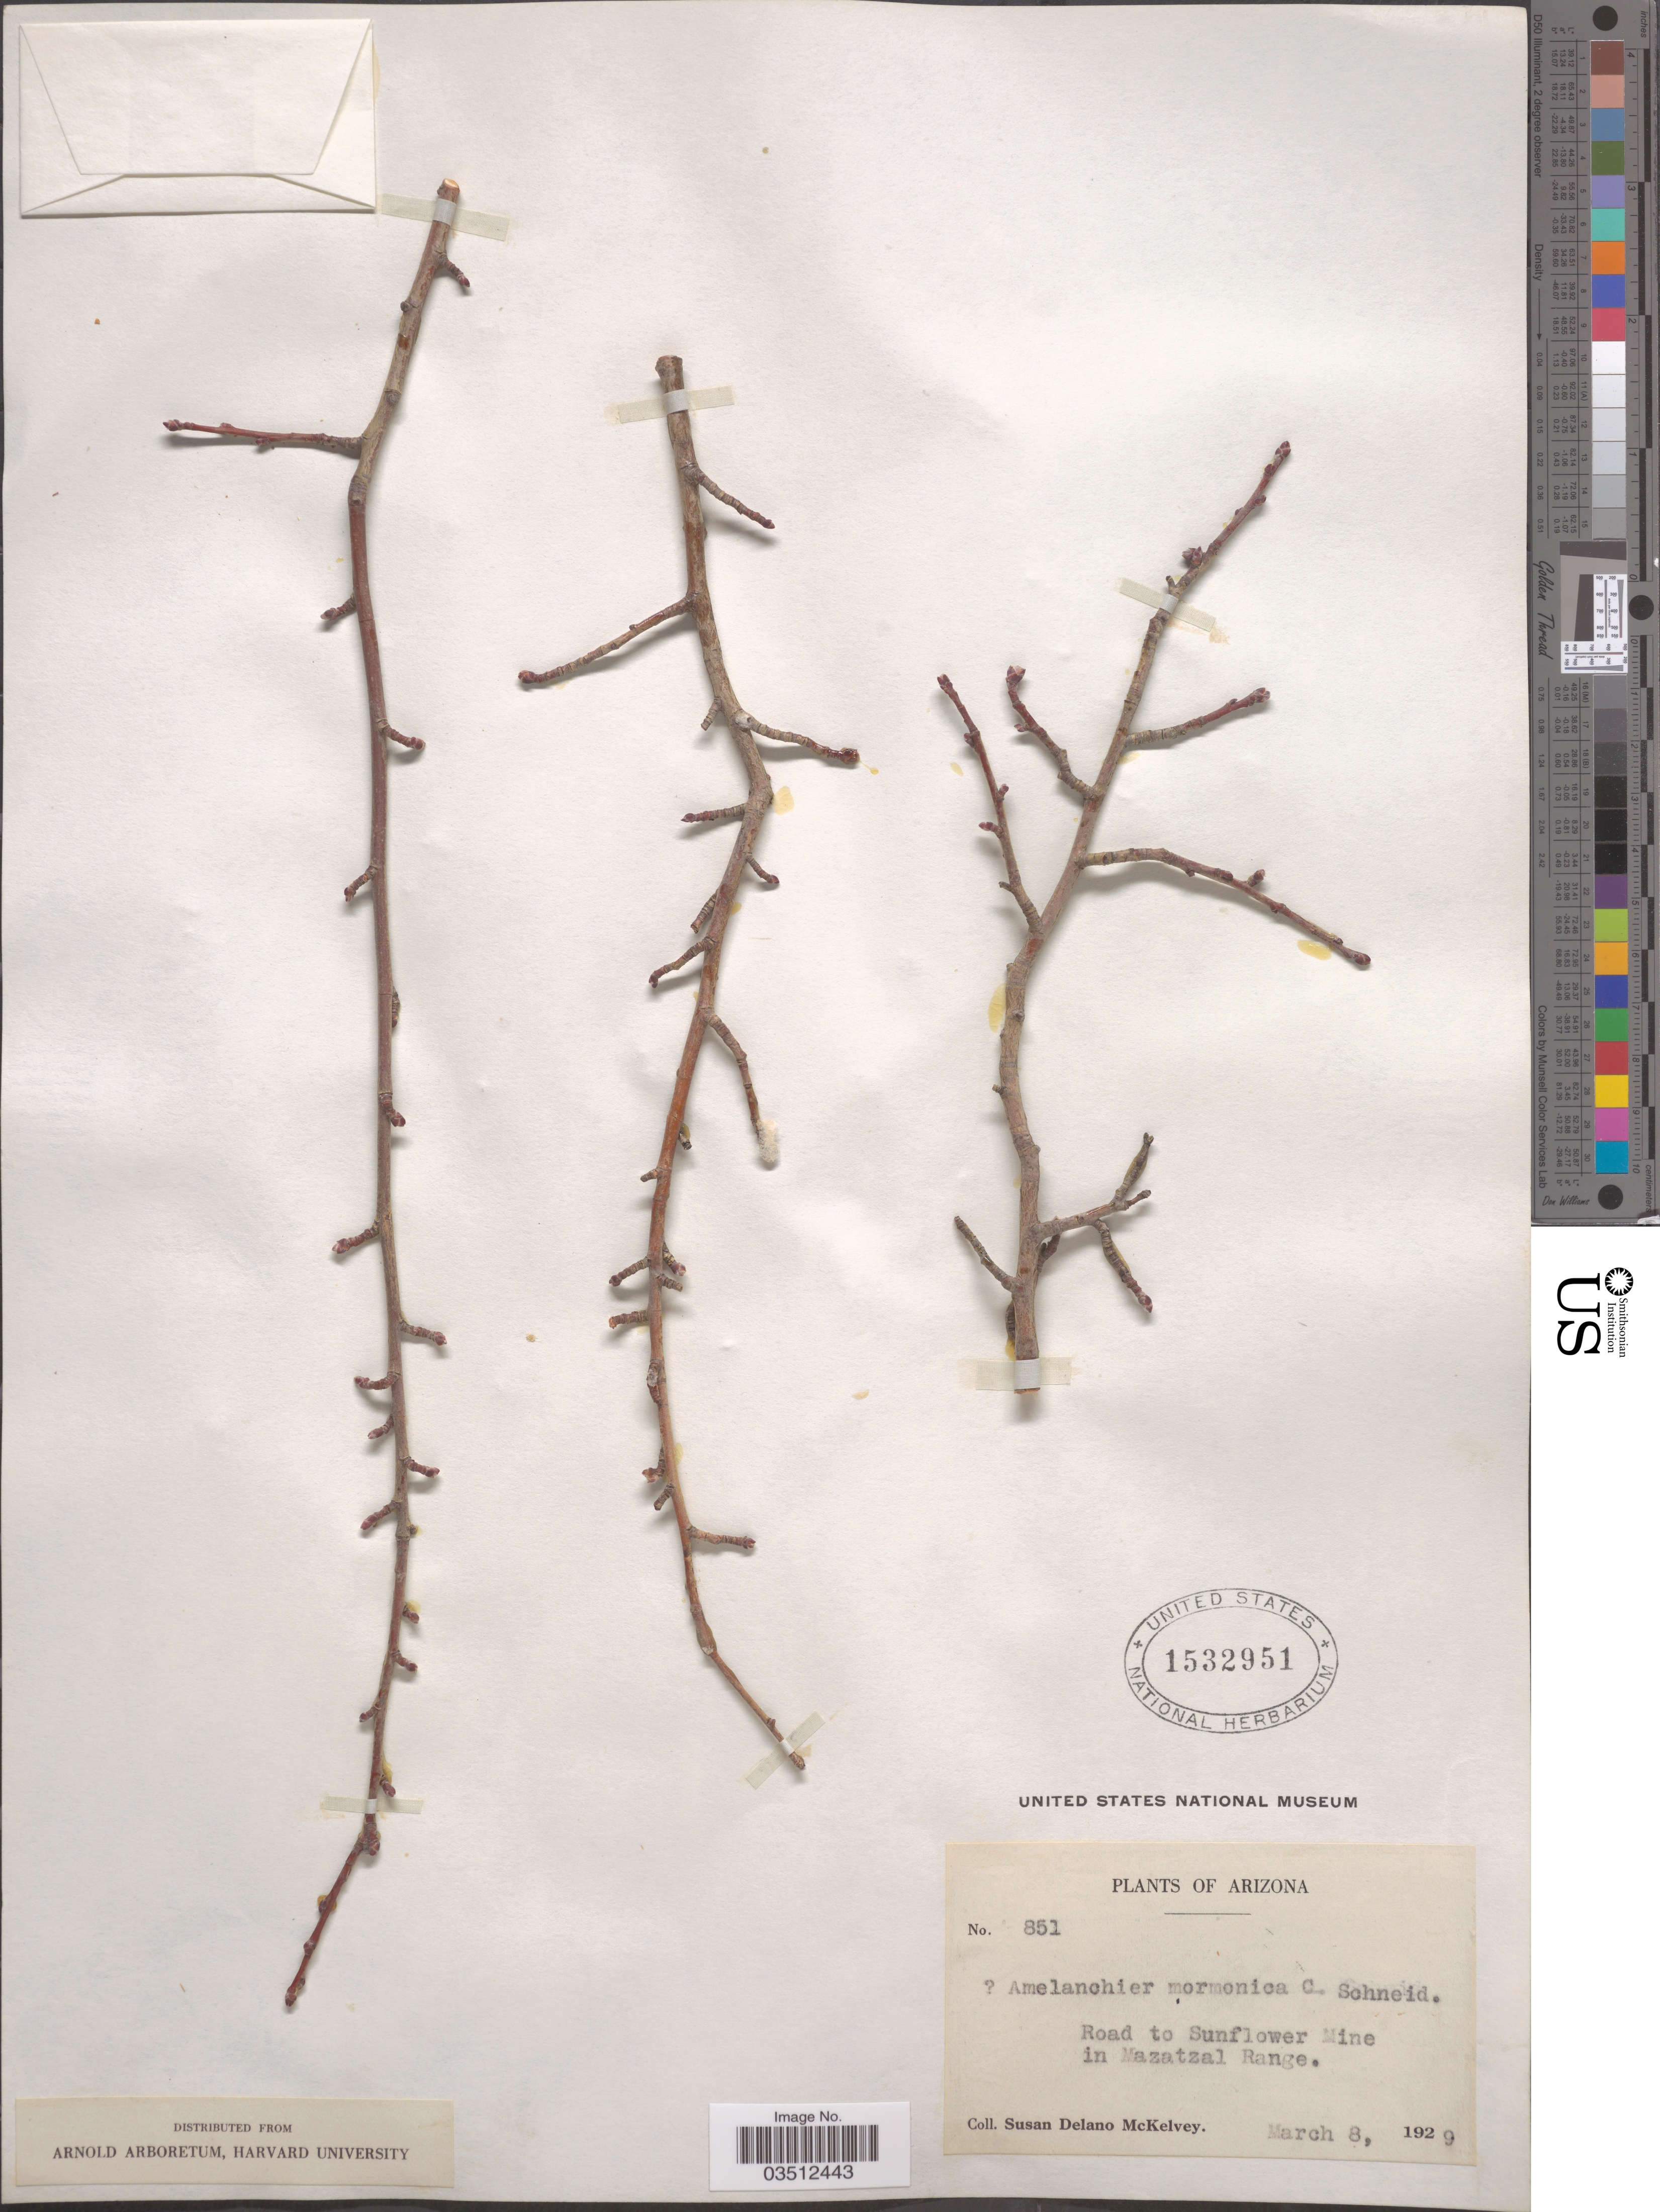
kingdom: Plantae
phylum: Tracheophyta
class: Magnoliopsida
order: Rosales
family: Rosaceae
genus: Amelanchier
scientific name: Amelanchier mormonica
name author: C.K. Schneid.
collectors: S. A. McKelvey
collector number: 851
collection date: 1929-03-08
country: United States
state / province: Arizona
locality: Road to Sunflower Mine in Mazatzal Range.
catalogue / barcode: US 1532951